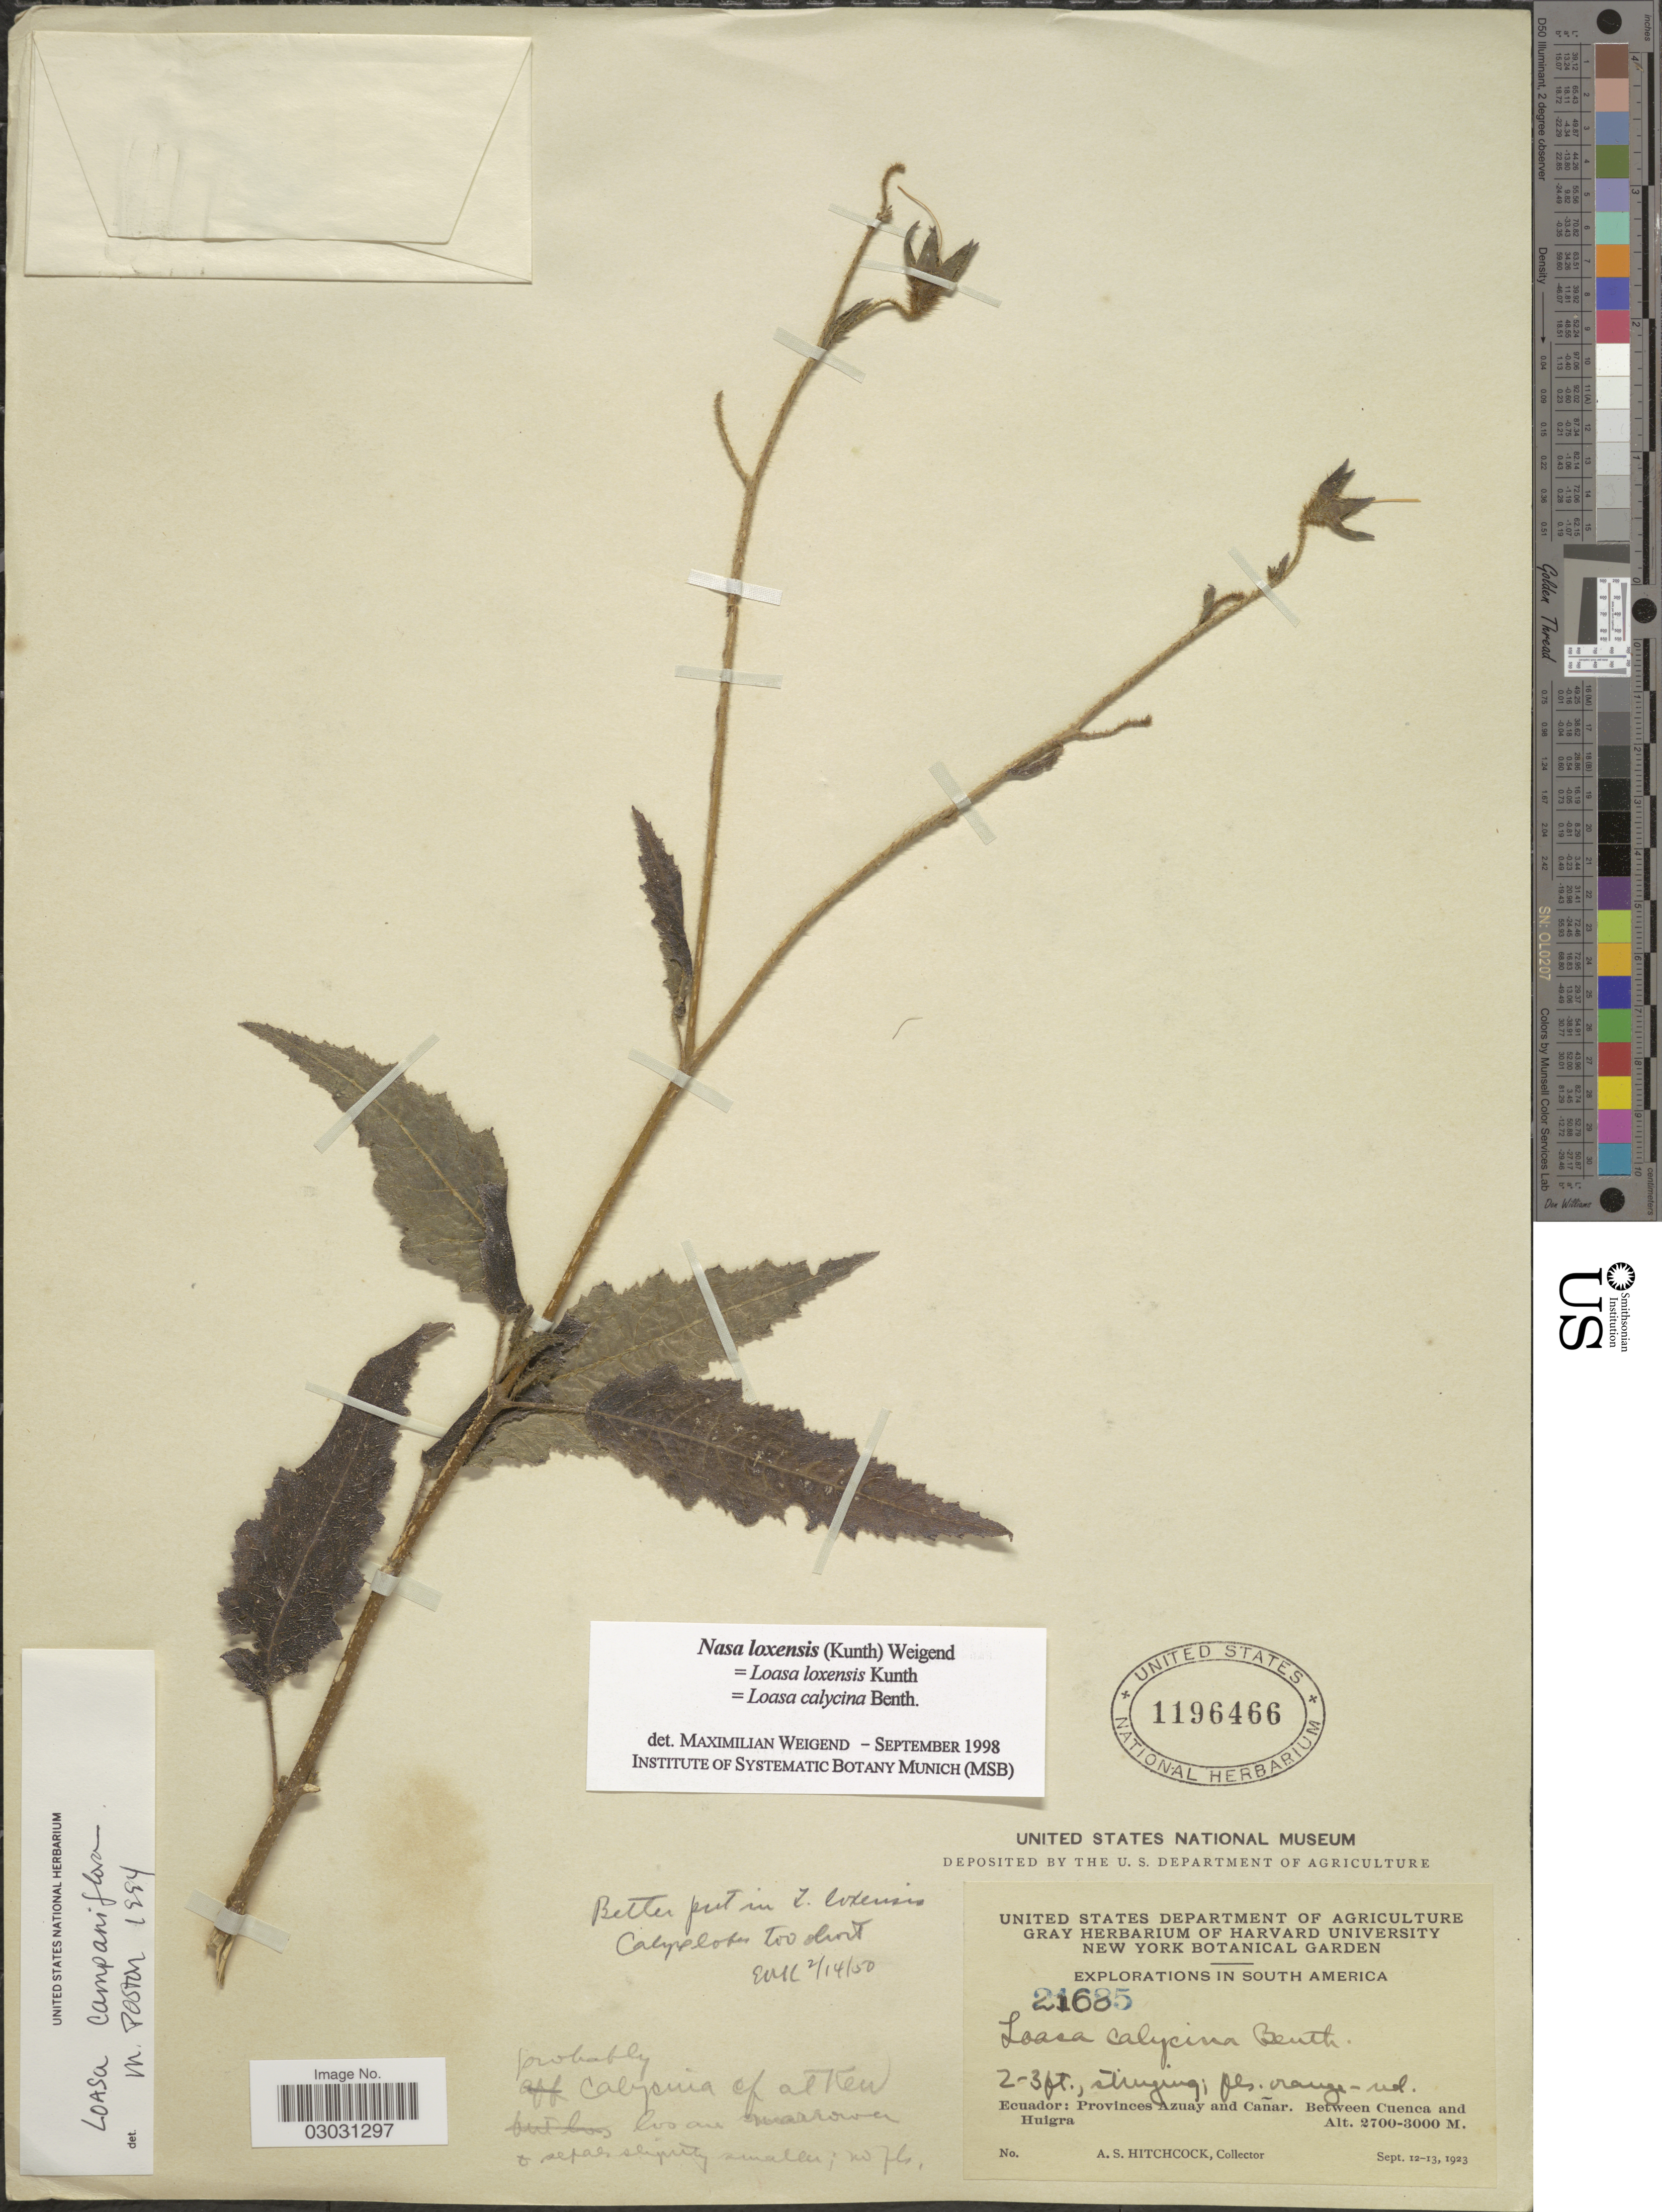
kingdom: Plantae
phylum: Tracheophyta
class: Magnoliopsida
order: Cornales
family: Loasaceae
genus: Nasa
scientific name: Nasa loxensis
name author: (Kunth) Weigend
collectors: A. S. Hitchcock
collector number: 21685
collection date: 1923-09-12/1923-09-13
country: Ecuador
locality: Provinces Azuay and Cañar. Between Cuenca and Huigra.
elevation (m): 2700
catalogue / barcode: US 1196466